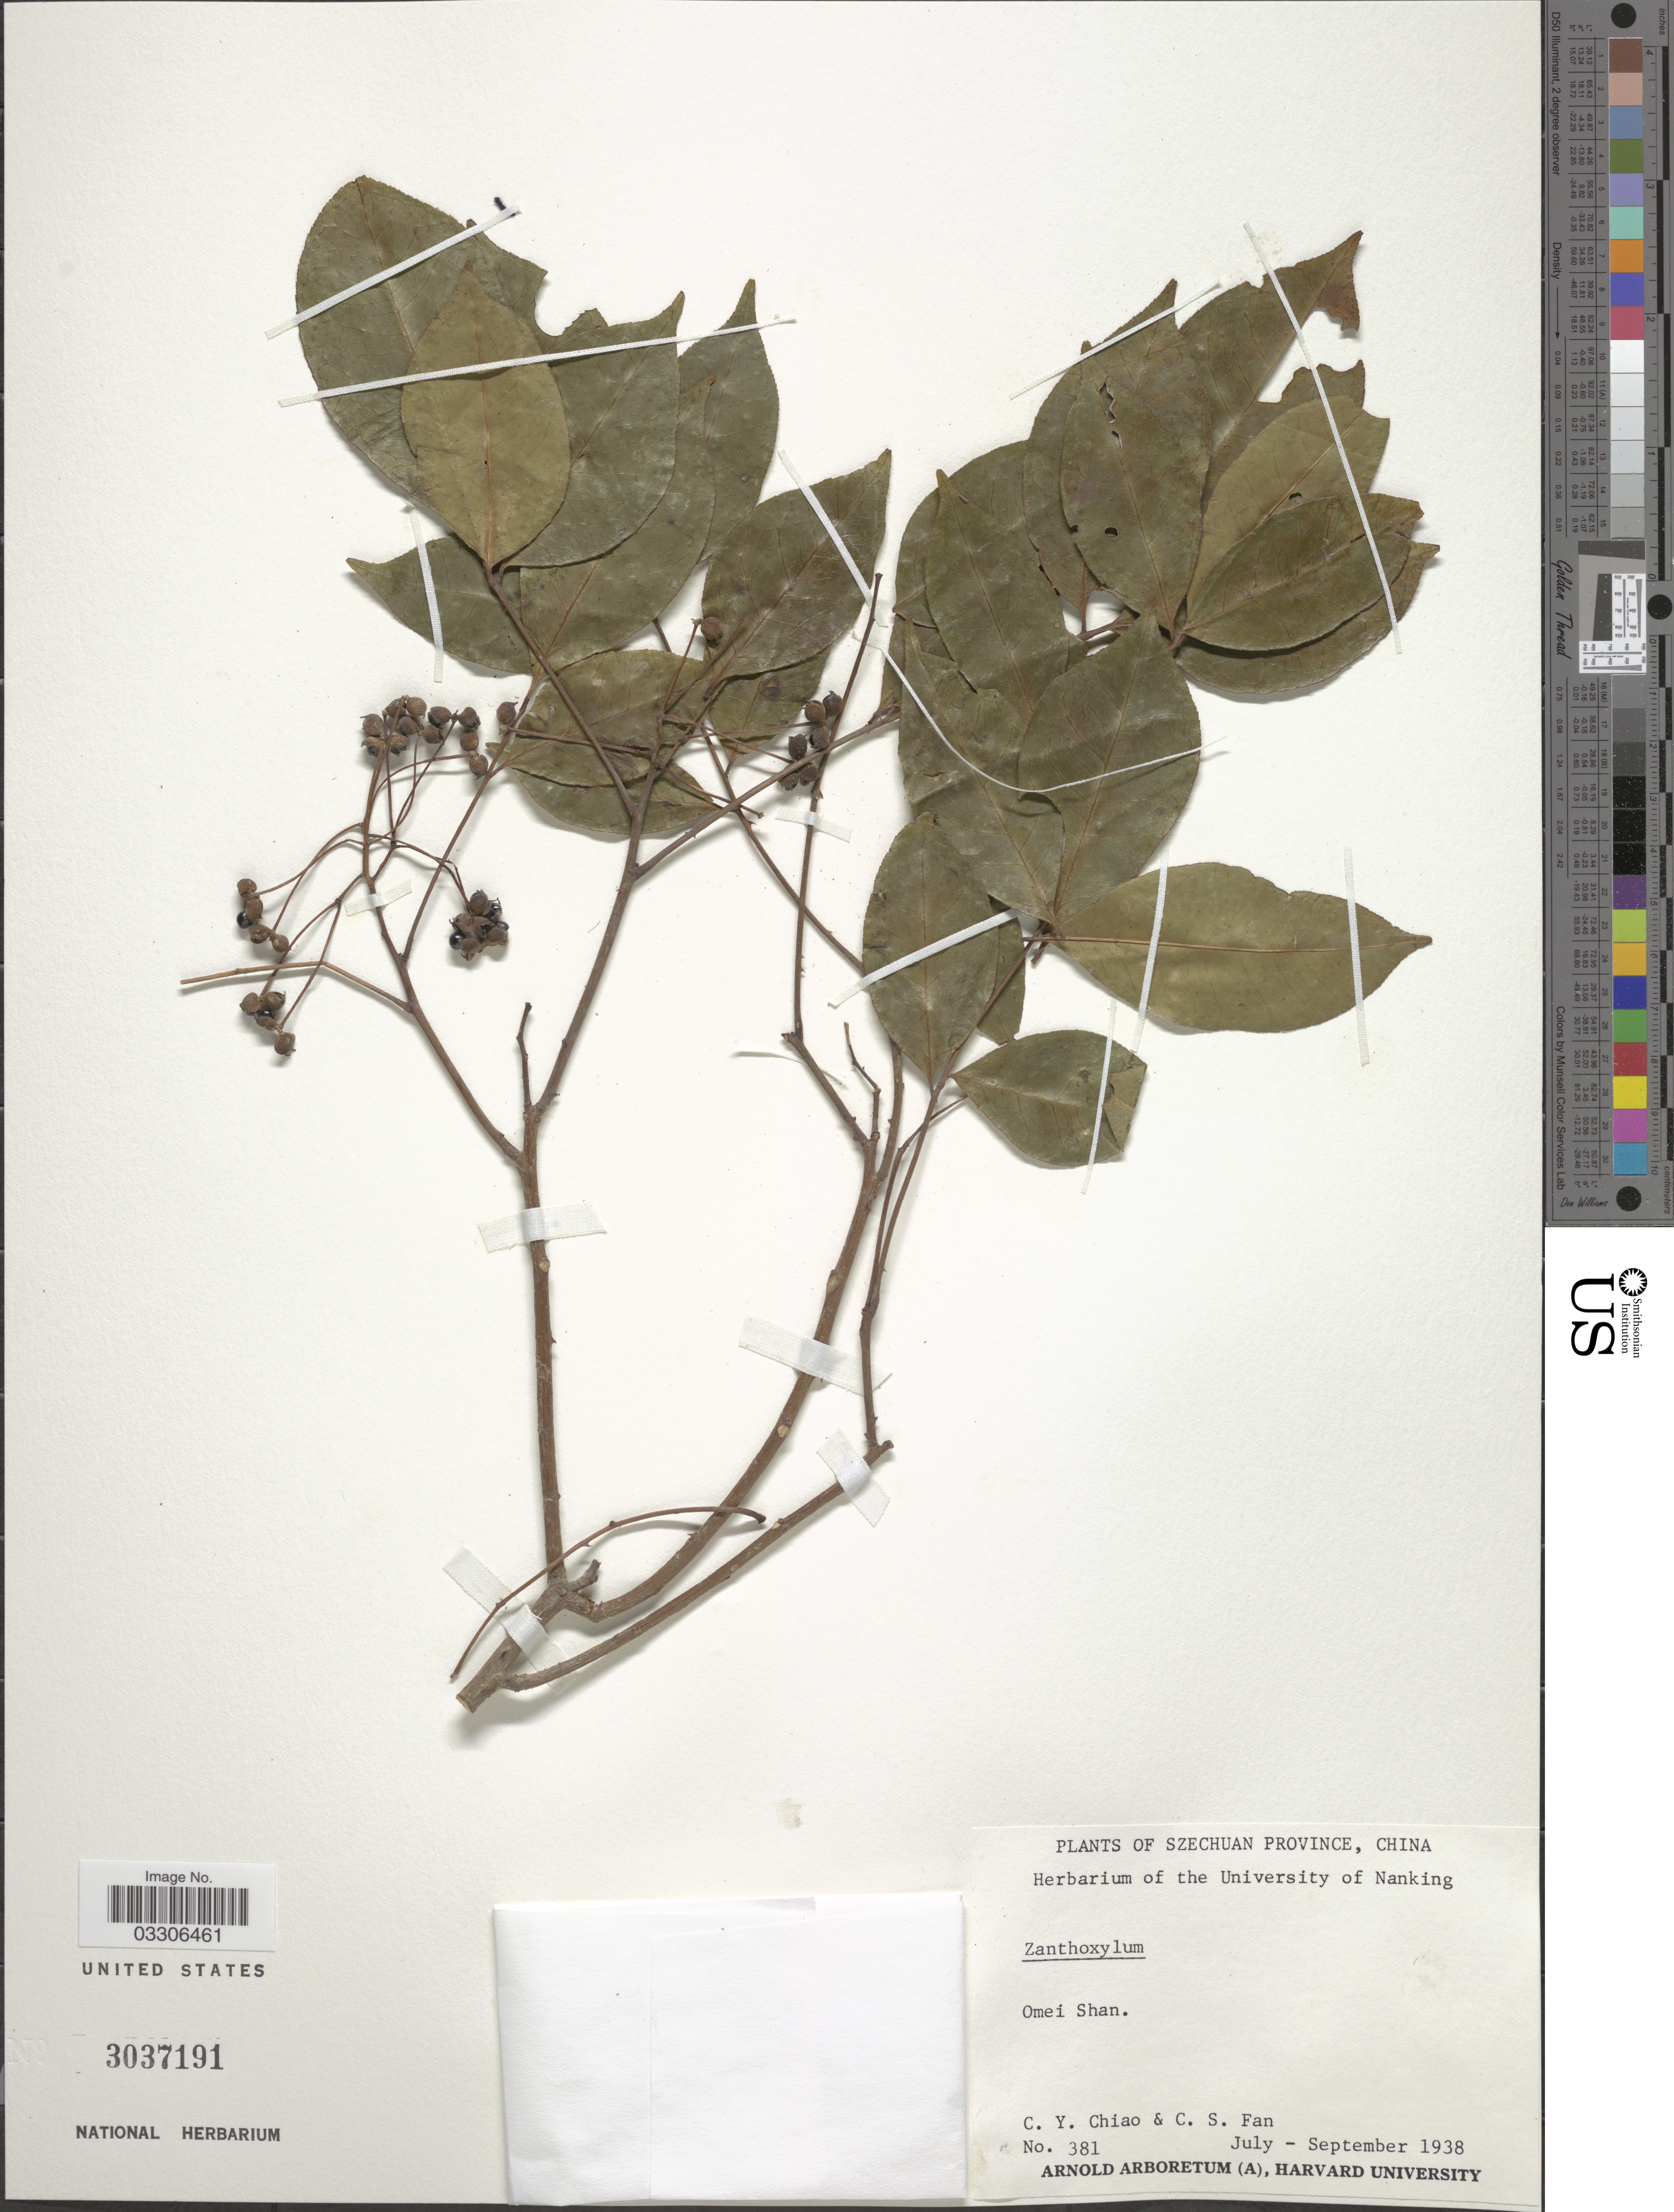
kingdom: Plantae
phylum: Tracheophyta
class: Magnoliopsida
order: Sapindales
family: Rutaceae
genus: Zanthoxylum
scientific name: Zanthoxylum sp.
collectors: C. Y. Chiao & C. S. Fan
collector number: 381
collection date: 1938-07/1938-09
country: China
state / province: Sichuan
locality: Szechuan Province. Omei Shan.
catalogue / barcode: US 3037191